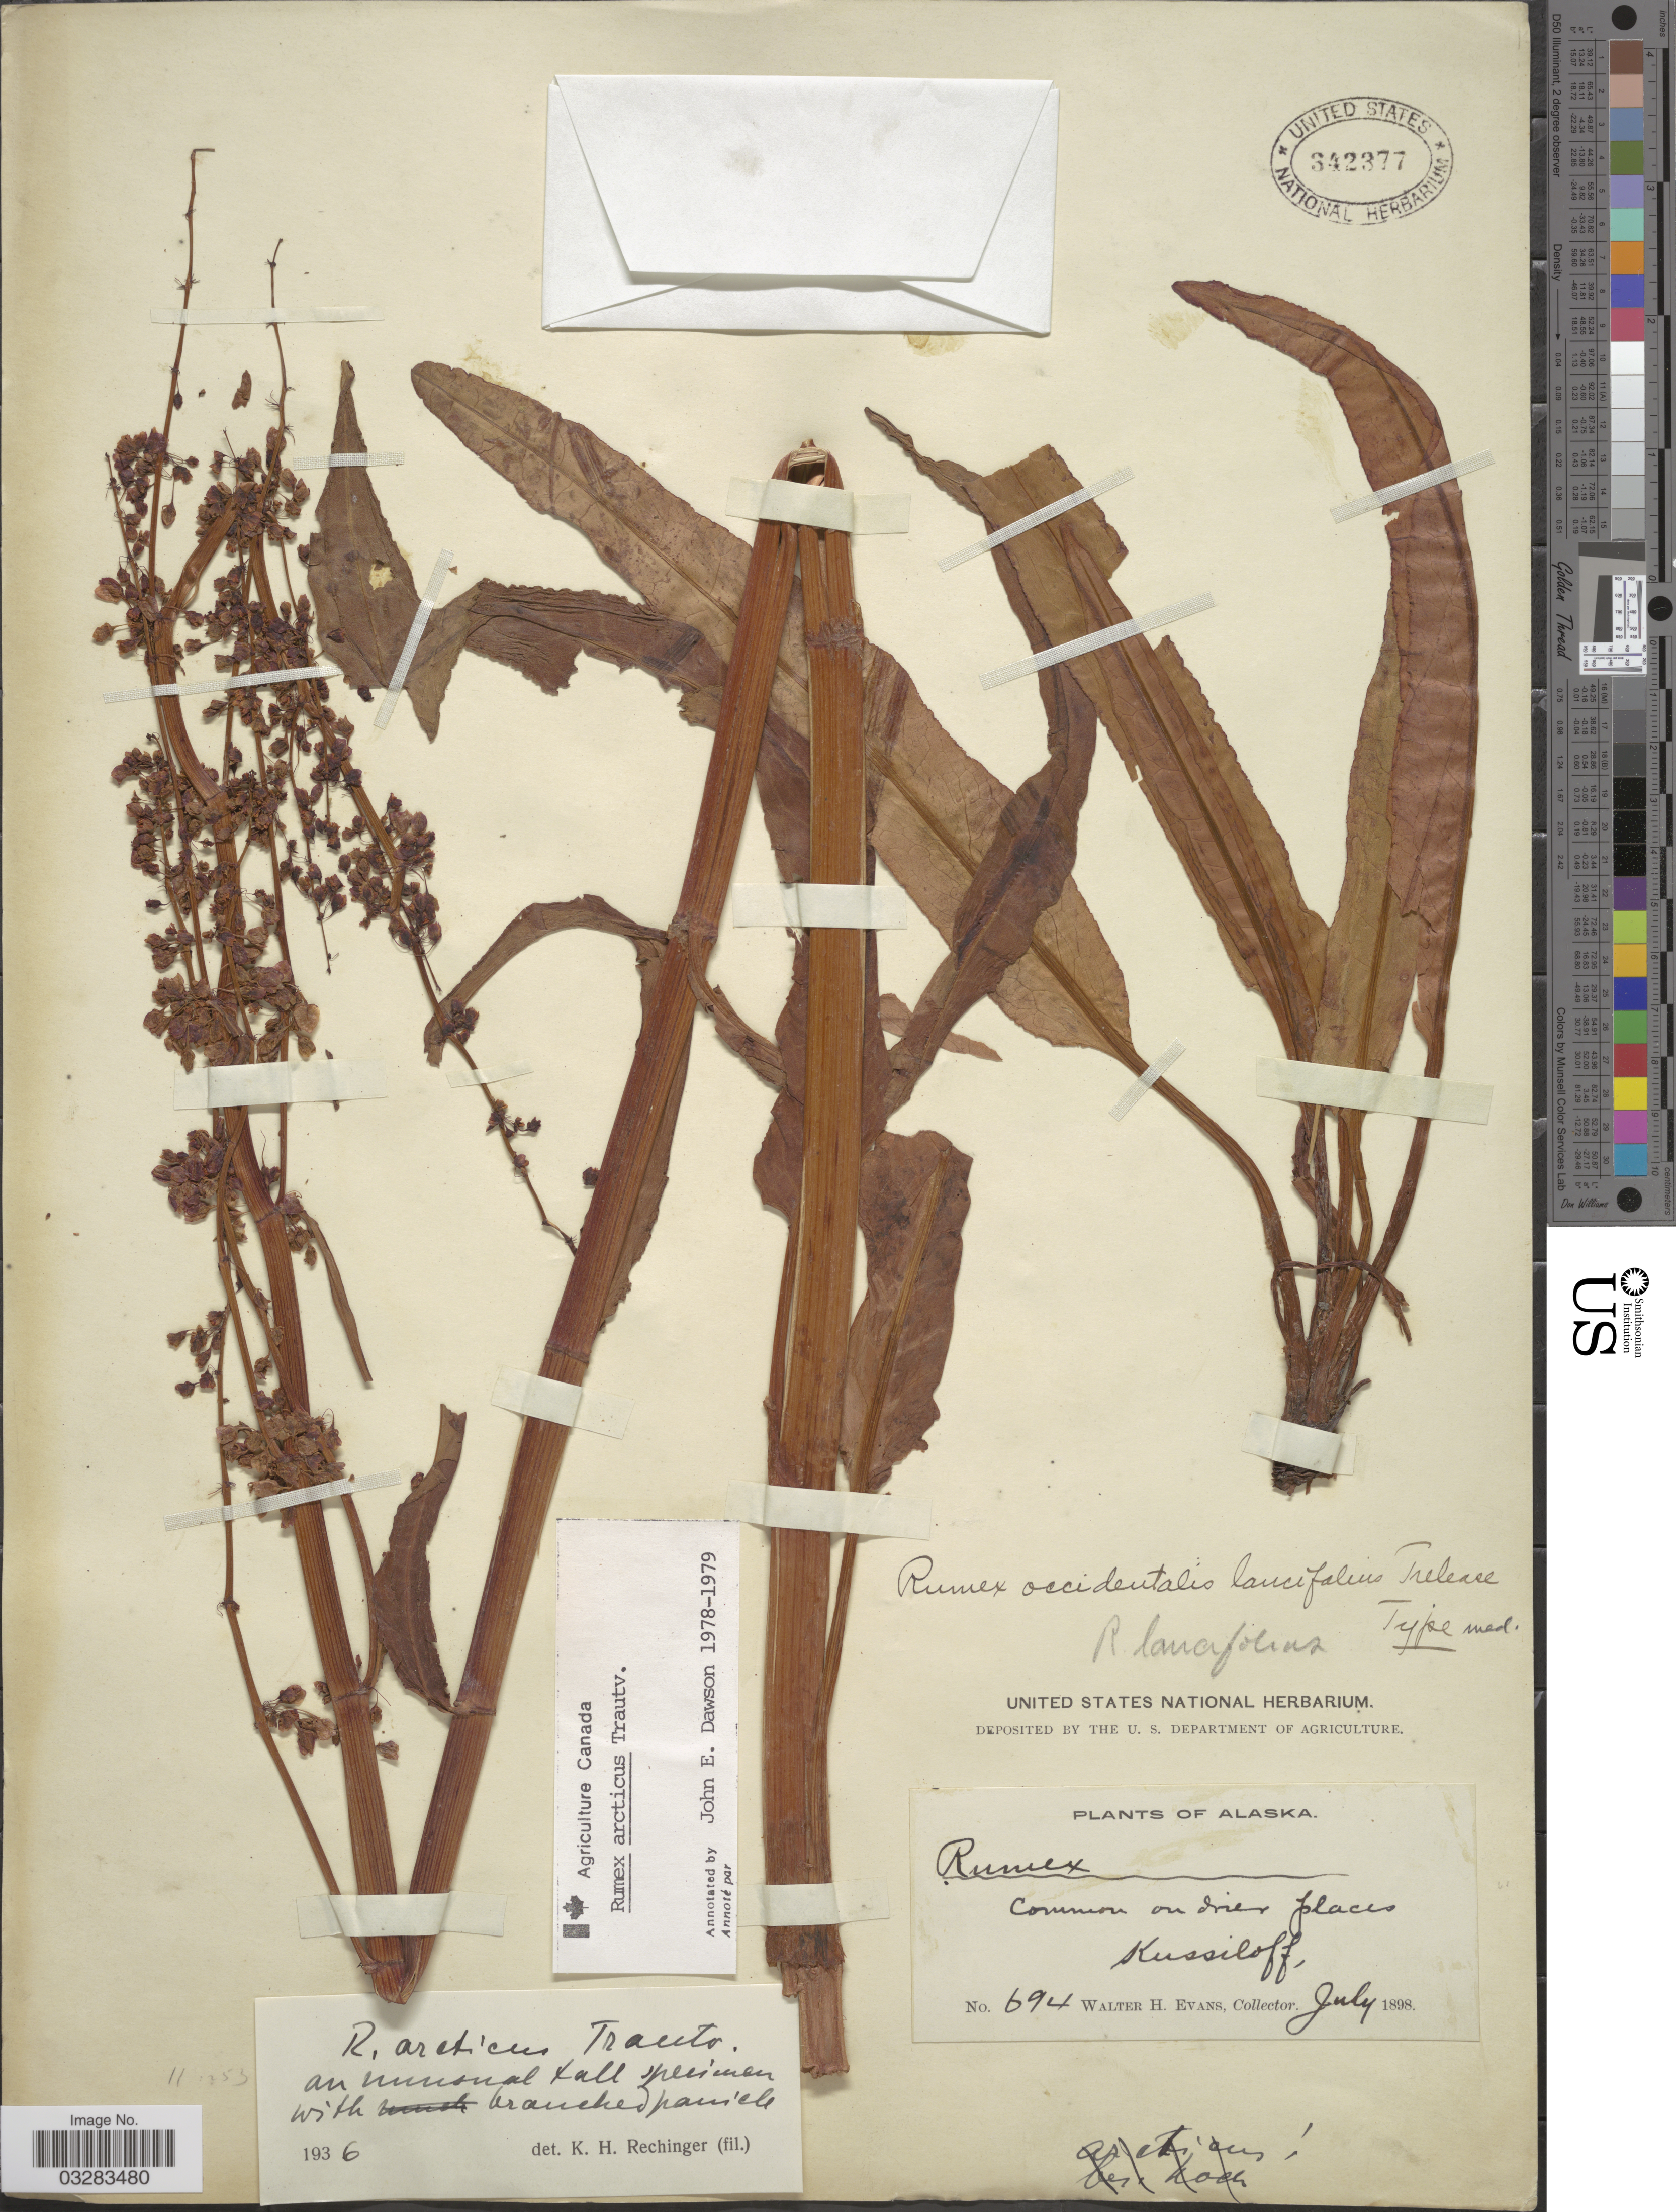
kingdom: Plantae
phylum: Tracheophyta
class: Magnoliopsida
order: Caryophyllales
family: Polygonaceae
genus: Rumex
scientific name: Rumex arcticus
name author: Trautv.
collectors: W. H. Evans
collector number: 694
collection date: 1898-07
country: United States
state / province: Alaska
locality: Kussiloff.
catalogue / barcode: US 342377